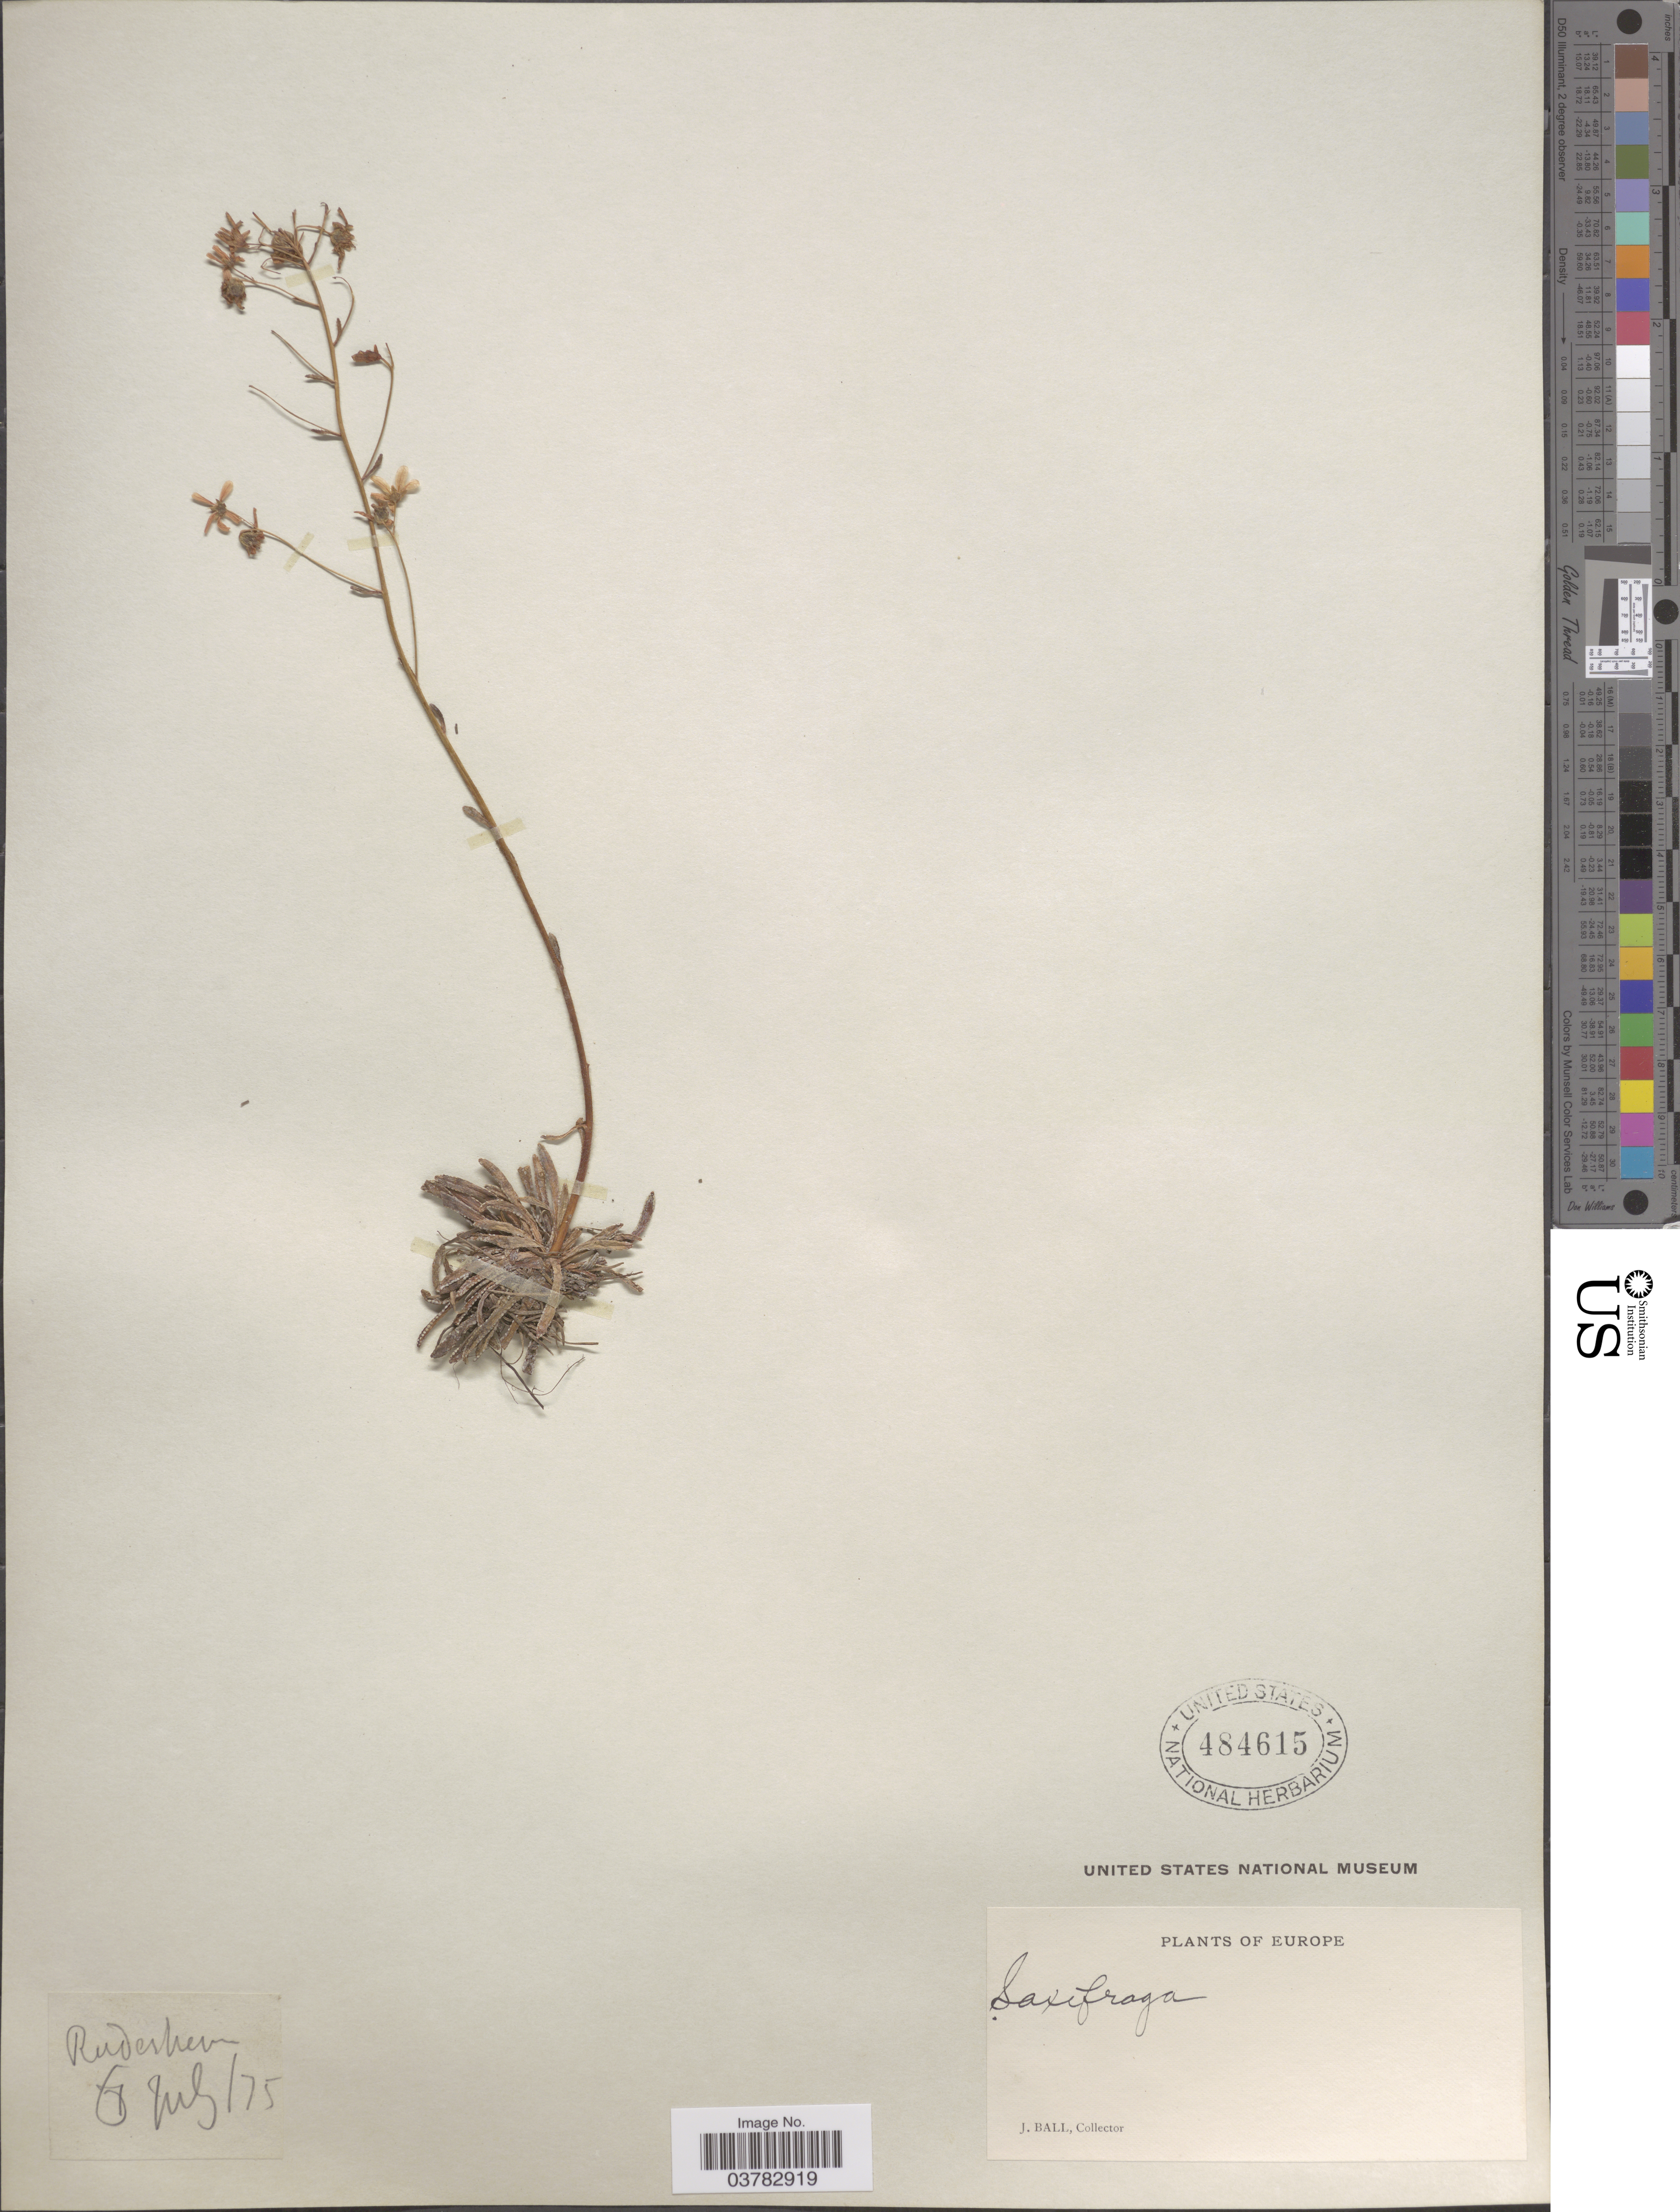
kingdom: Plantae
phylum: Tracheophyta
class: Magnoliopsida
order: Saxifragales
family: Saxifragaceae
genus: Saxifraga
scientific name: Saxifraga sp.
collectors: J. Ball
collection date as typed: Transcribed d/m/y: 6/7/75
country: Germany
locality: Europe. Rudesheim.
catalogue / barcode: US 484615